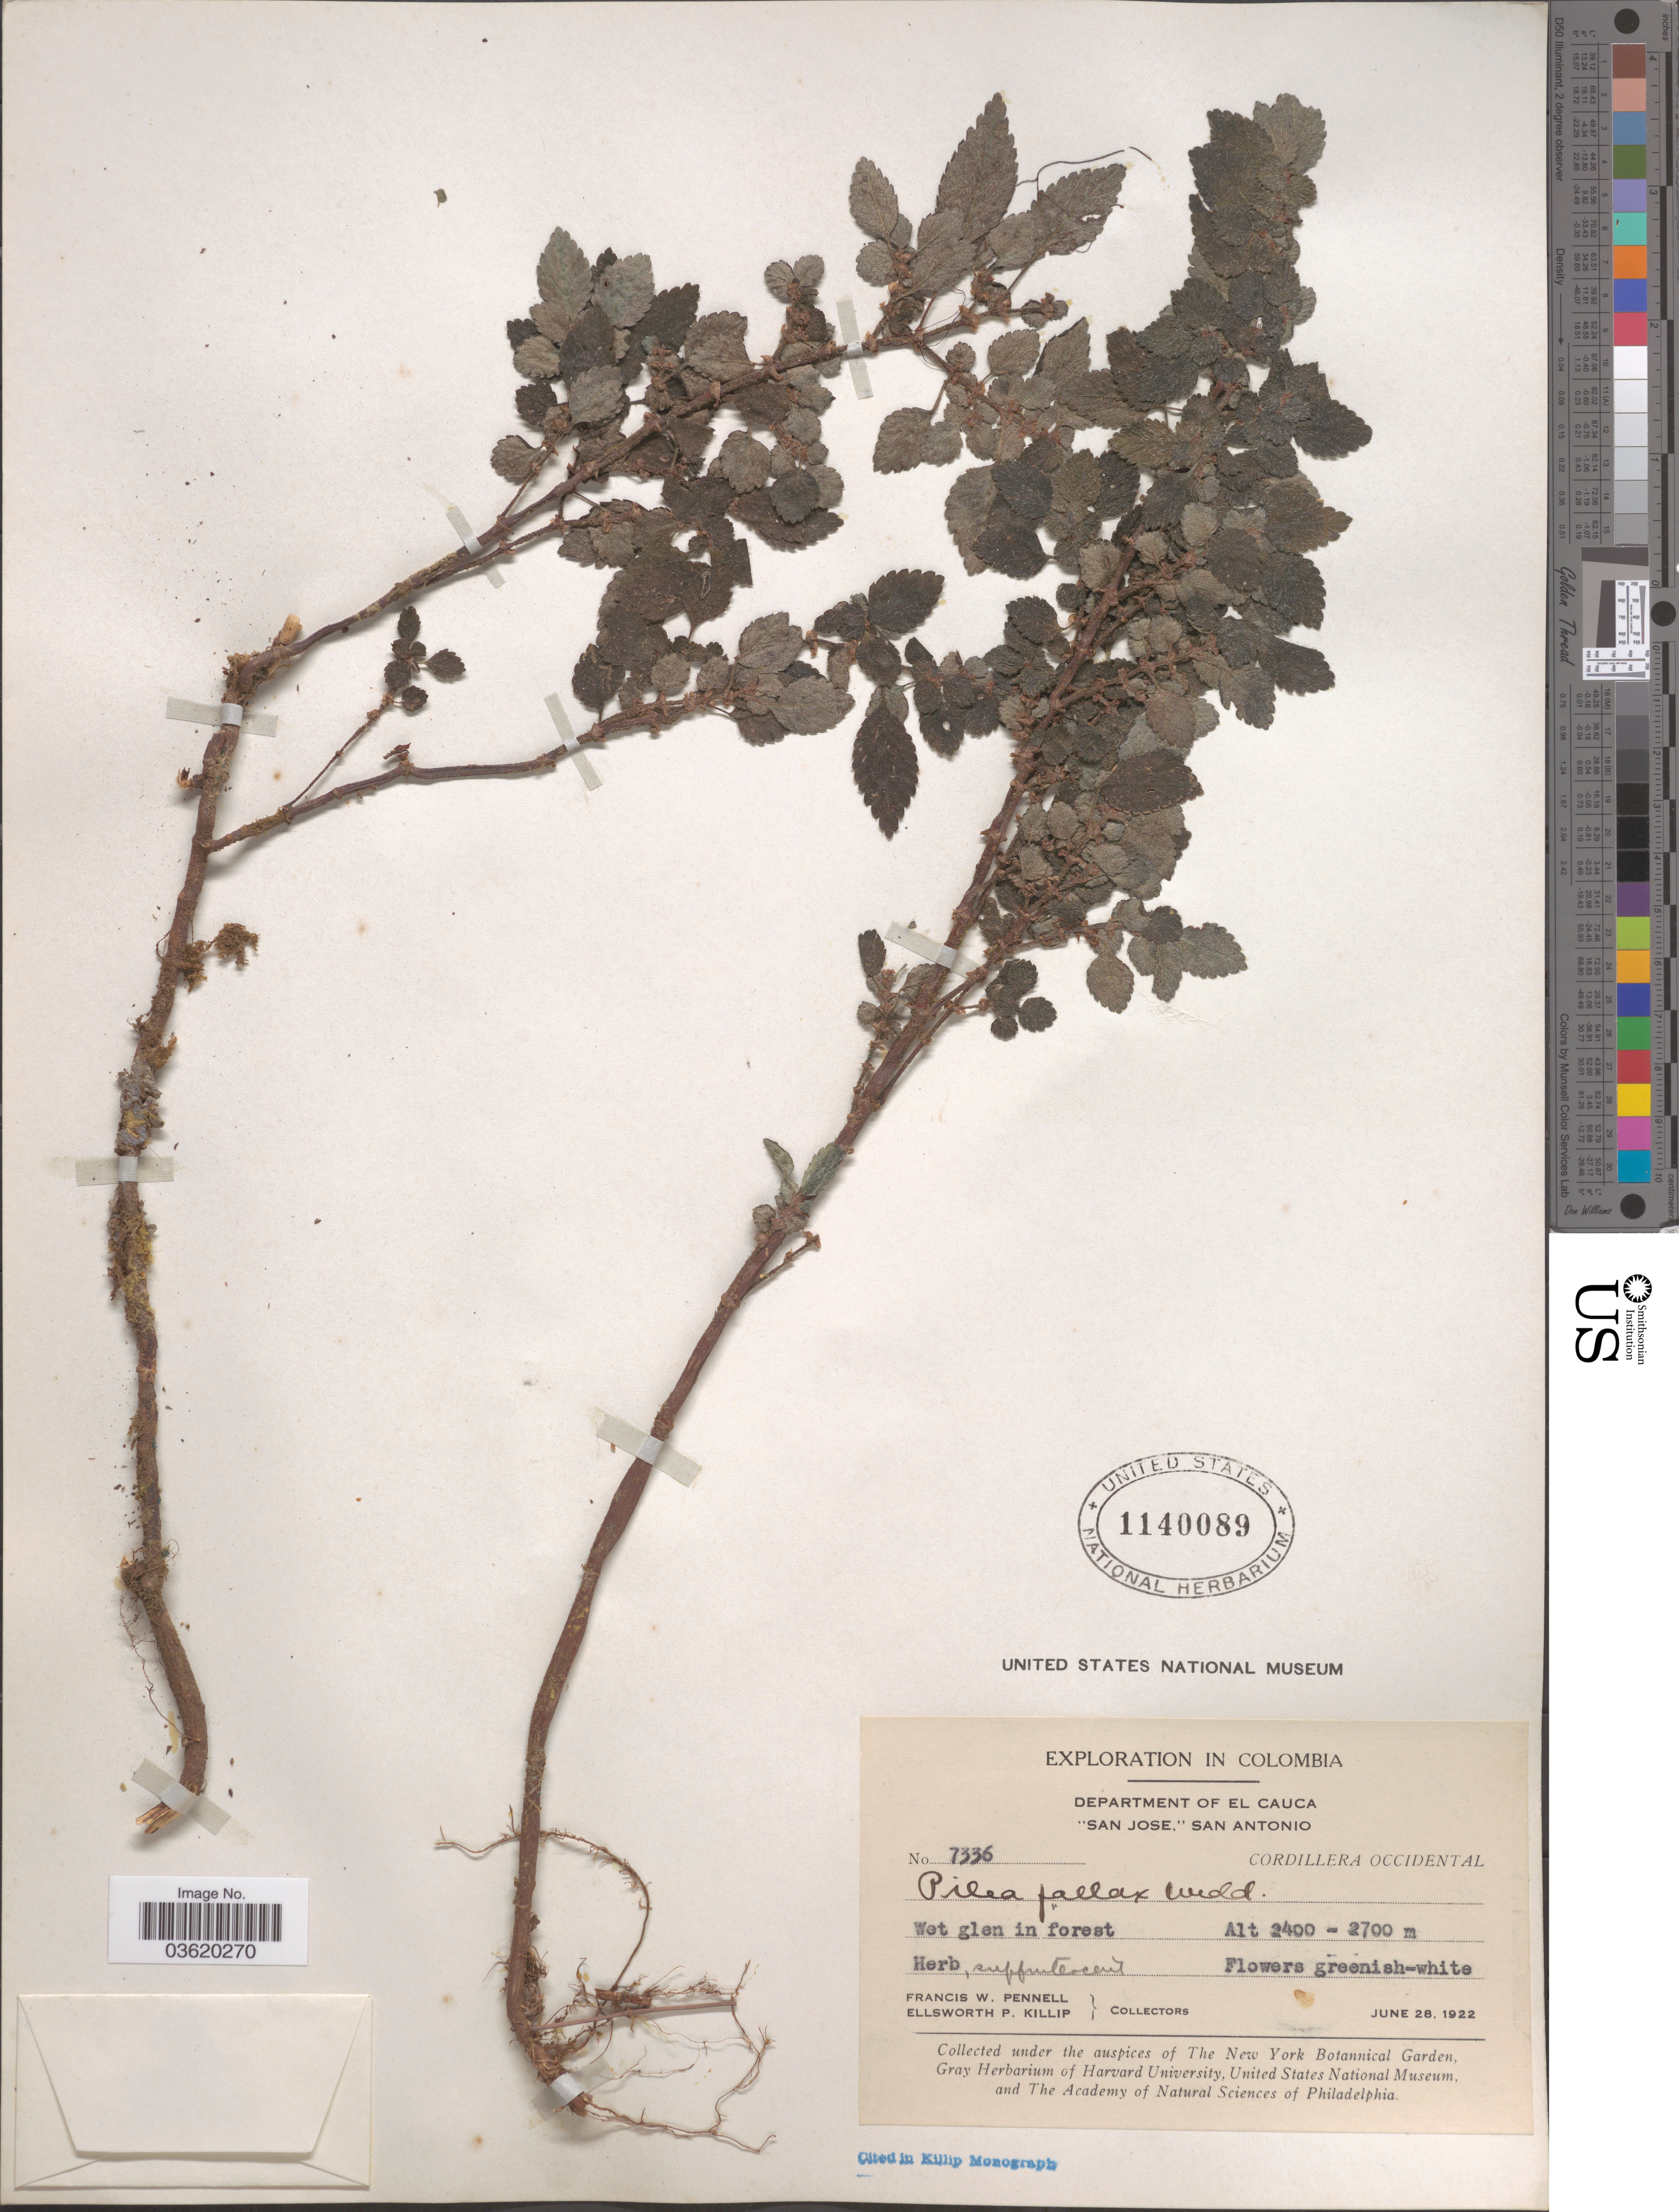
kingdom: Plantae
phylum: Tracheophyta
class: Magnoliopsida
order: Rosales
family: Urticaceae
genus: Pilea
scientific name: Pilea fallax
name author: Wedd.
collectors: F. W. Pennell & E. P. Killip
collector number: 7336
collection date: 1922-06-28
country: Colombia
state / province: Cauca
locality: Department of El Cauca. "San Jose," San Antonio. Cordillera Occidental.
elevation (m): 2400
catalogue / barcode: US 1140089